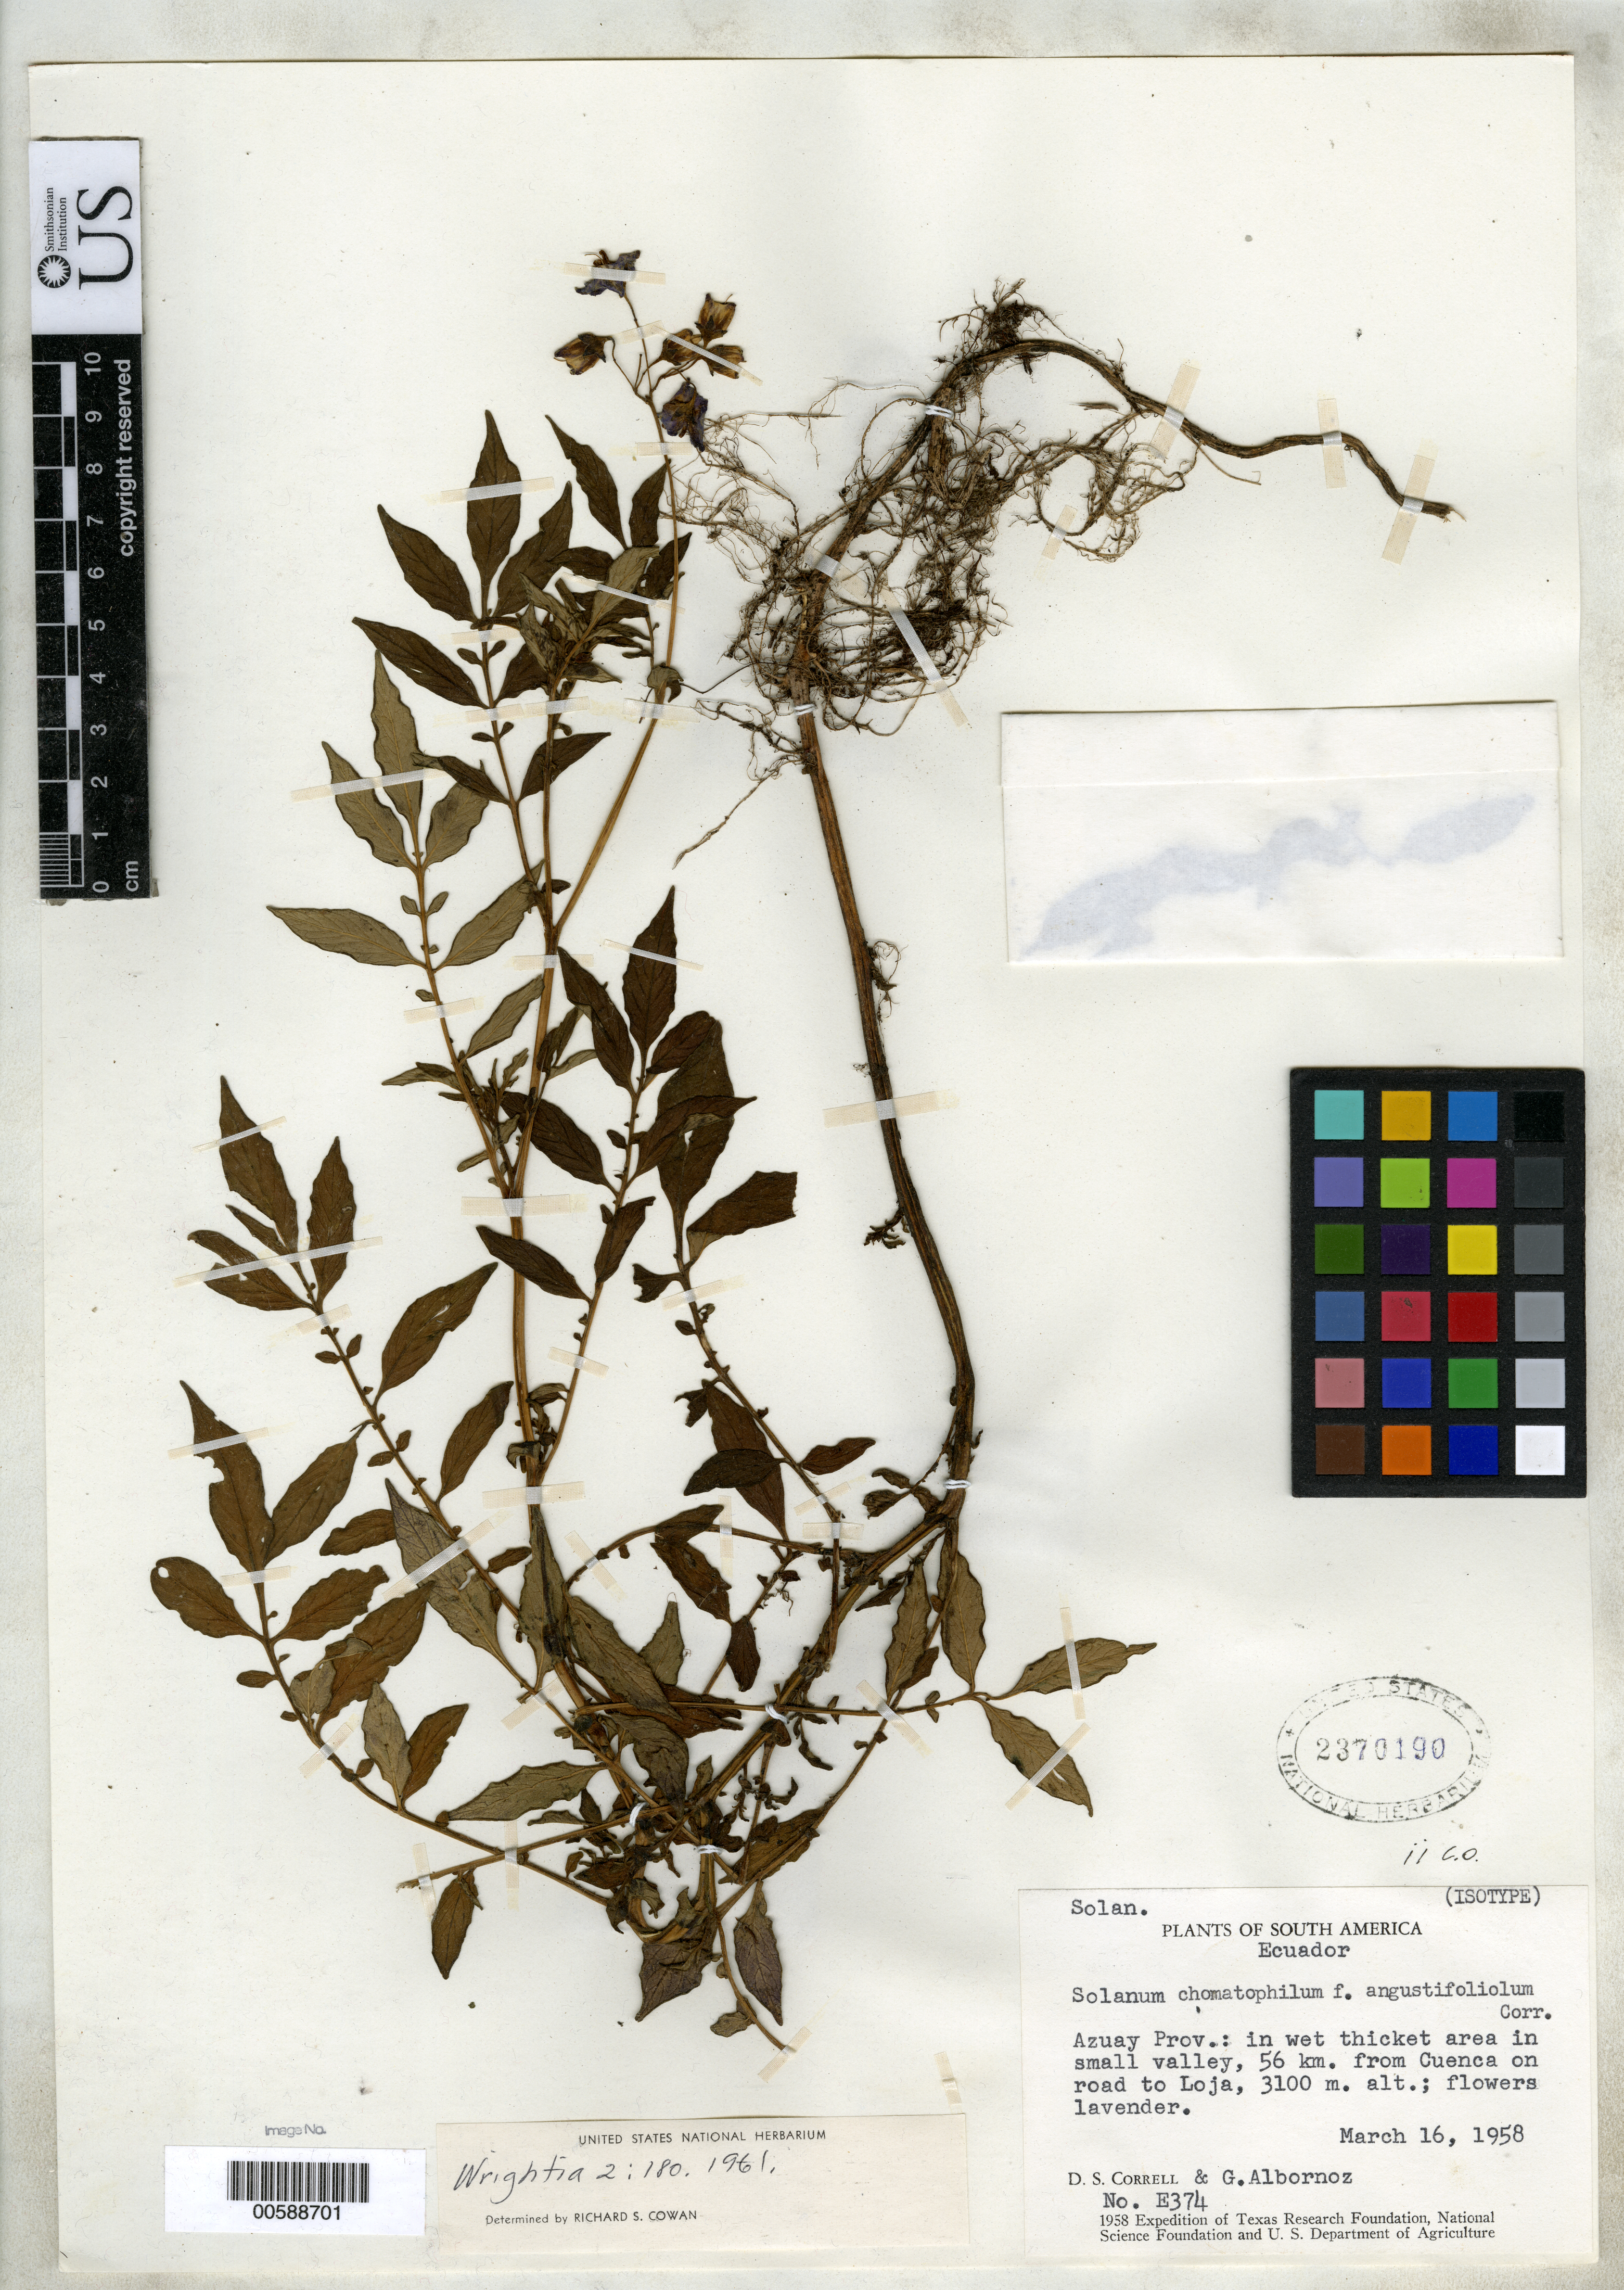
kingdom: Plantae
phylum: Tracheophyta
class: Magnoliopsida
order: Solanales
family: Solanaceae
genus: Solanum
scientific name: Solanum chomatophilum f. angustifoliolum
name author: Correll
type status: Isotype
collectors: D. S. Correll & G. Albornoz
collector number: E 374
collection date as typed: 16 Mar 1958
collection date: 1958-03-16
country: Ecuador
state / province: Azuay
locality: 56 km from Cuenca on road ToLoja.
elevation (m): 3100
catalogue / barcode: US 2370190